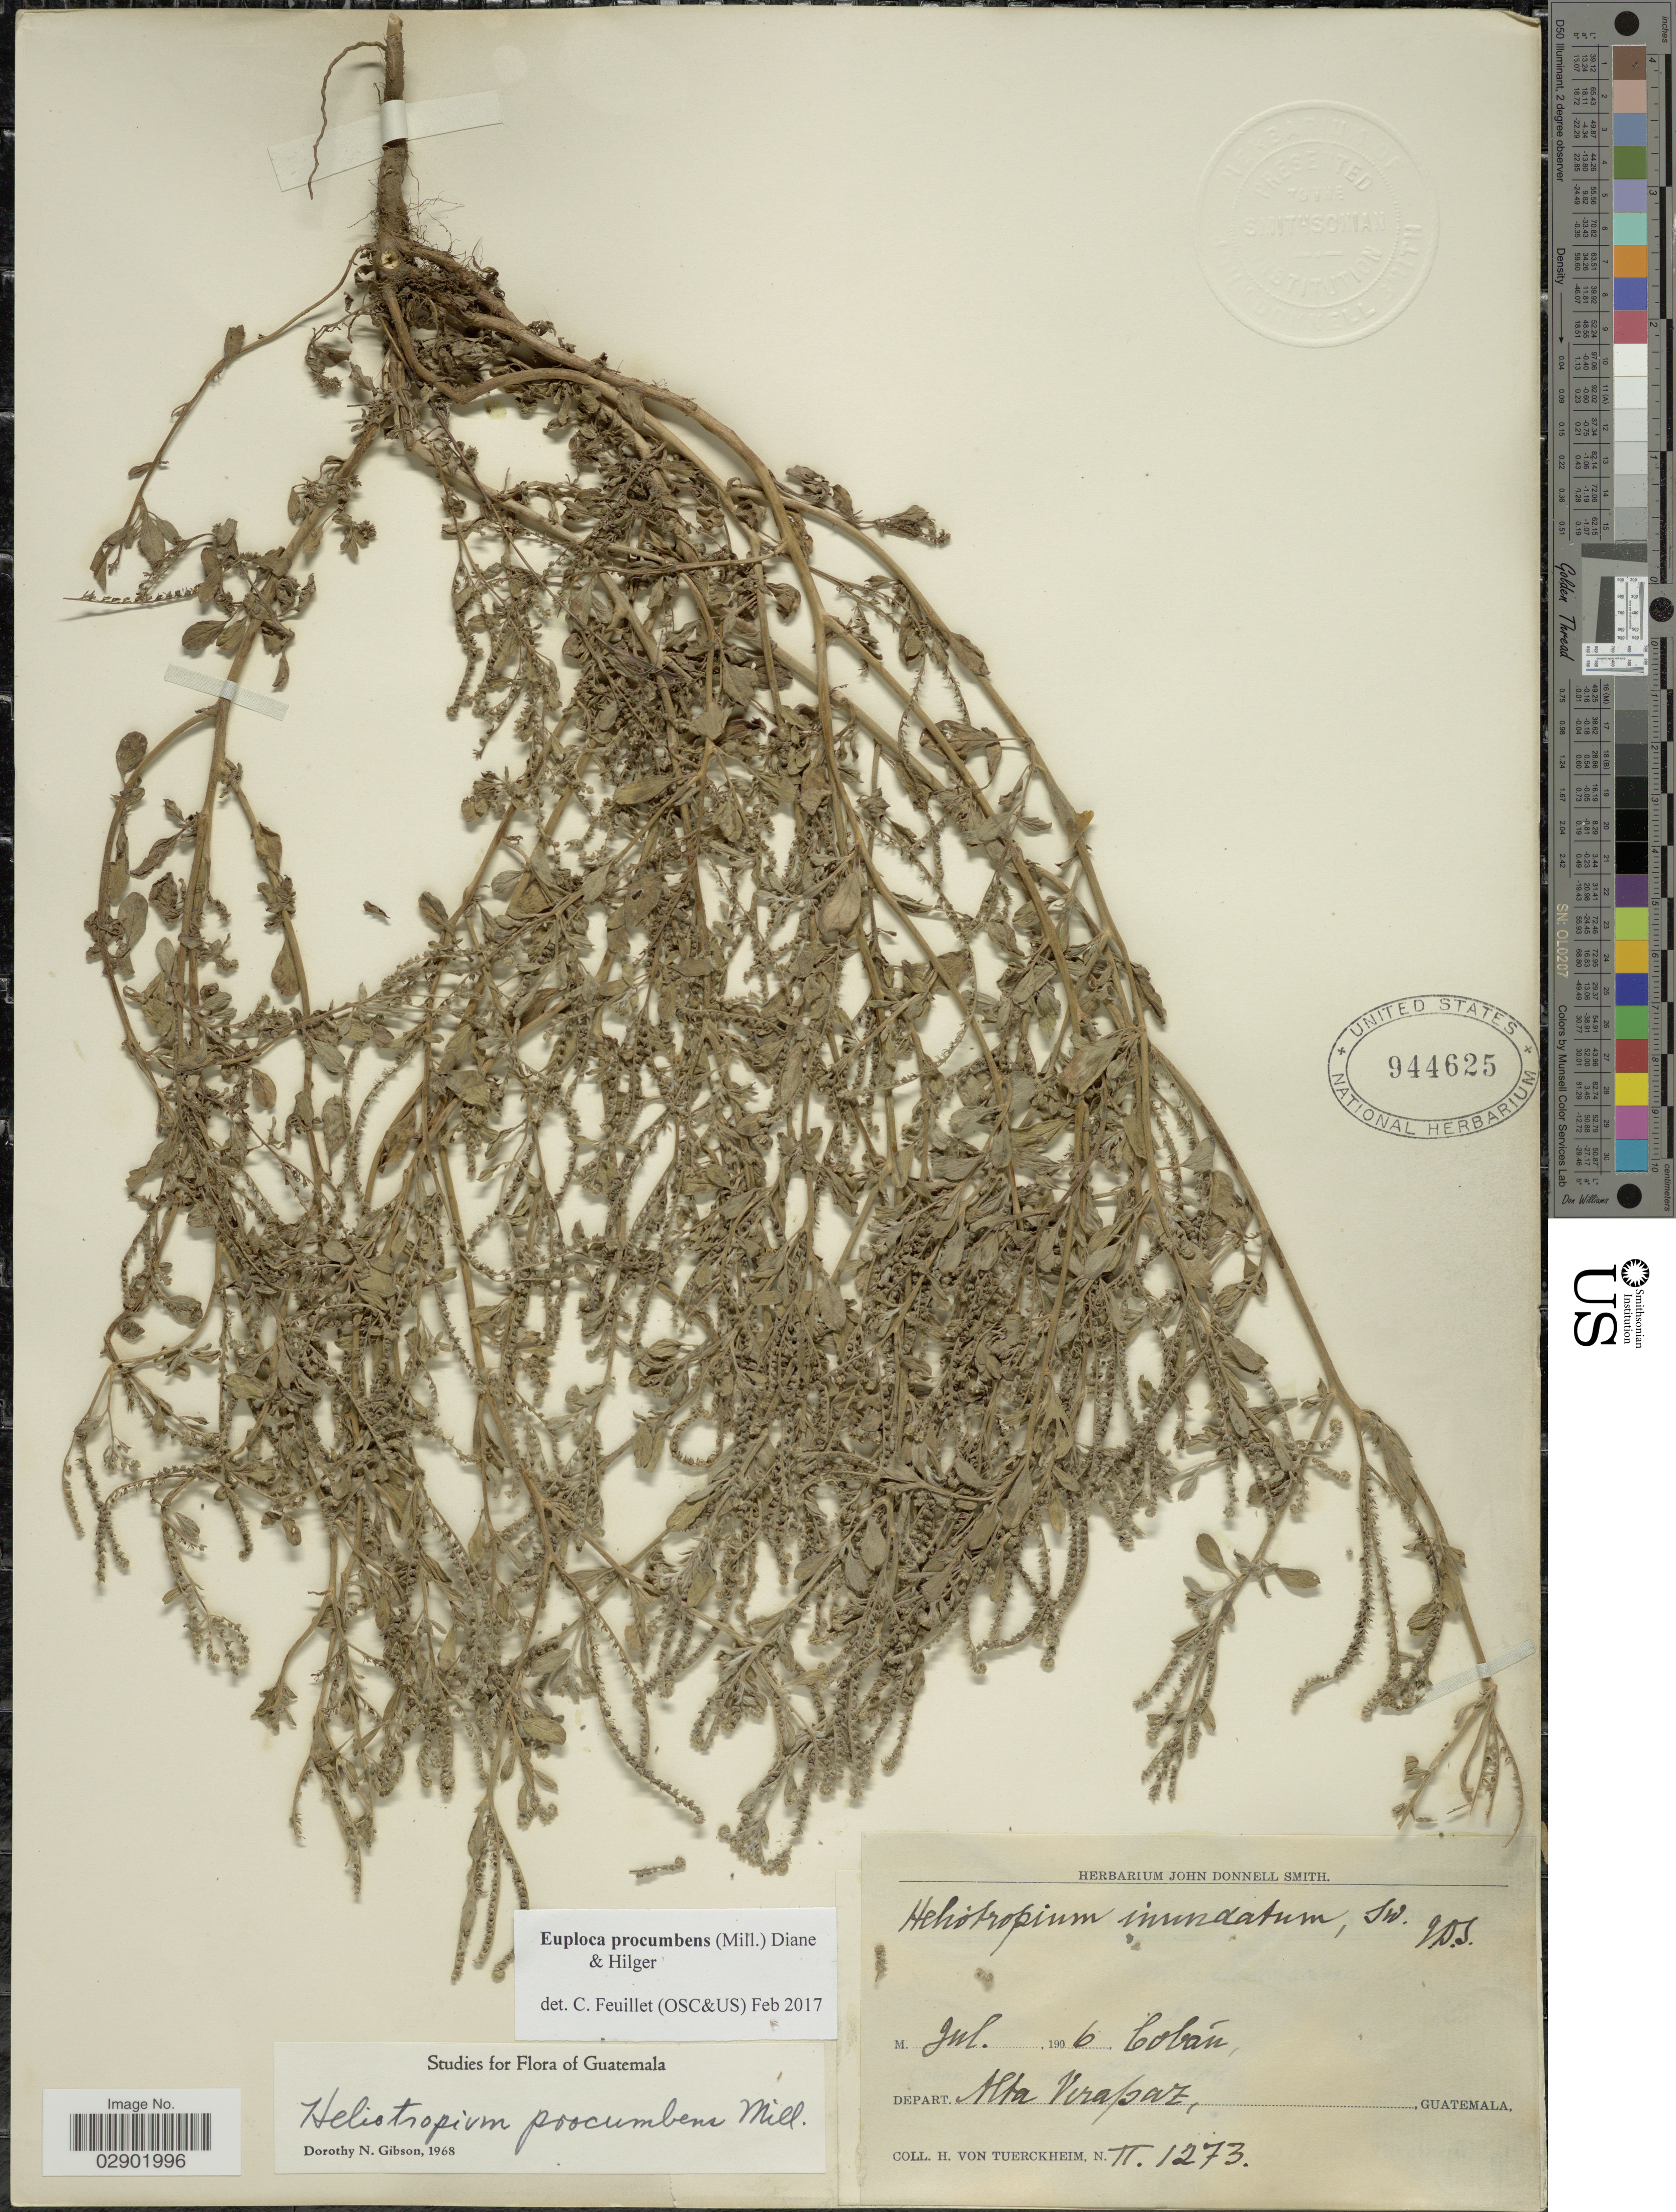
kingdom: Plantae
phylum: Tracheophyta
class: Magnoliopsida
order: Boraginales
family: Heliotropiaceae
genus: Euploca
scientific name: Euploca procumbens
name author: (Mill.) Diane & Hilger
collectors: H. von Türckheim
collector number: II1273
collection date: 1906-07-06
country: Guatemala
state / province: Alta Verapaz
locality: Cobán. Depart. Alta Verapaz.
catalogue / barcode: US 944625